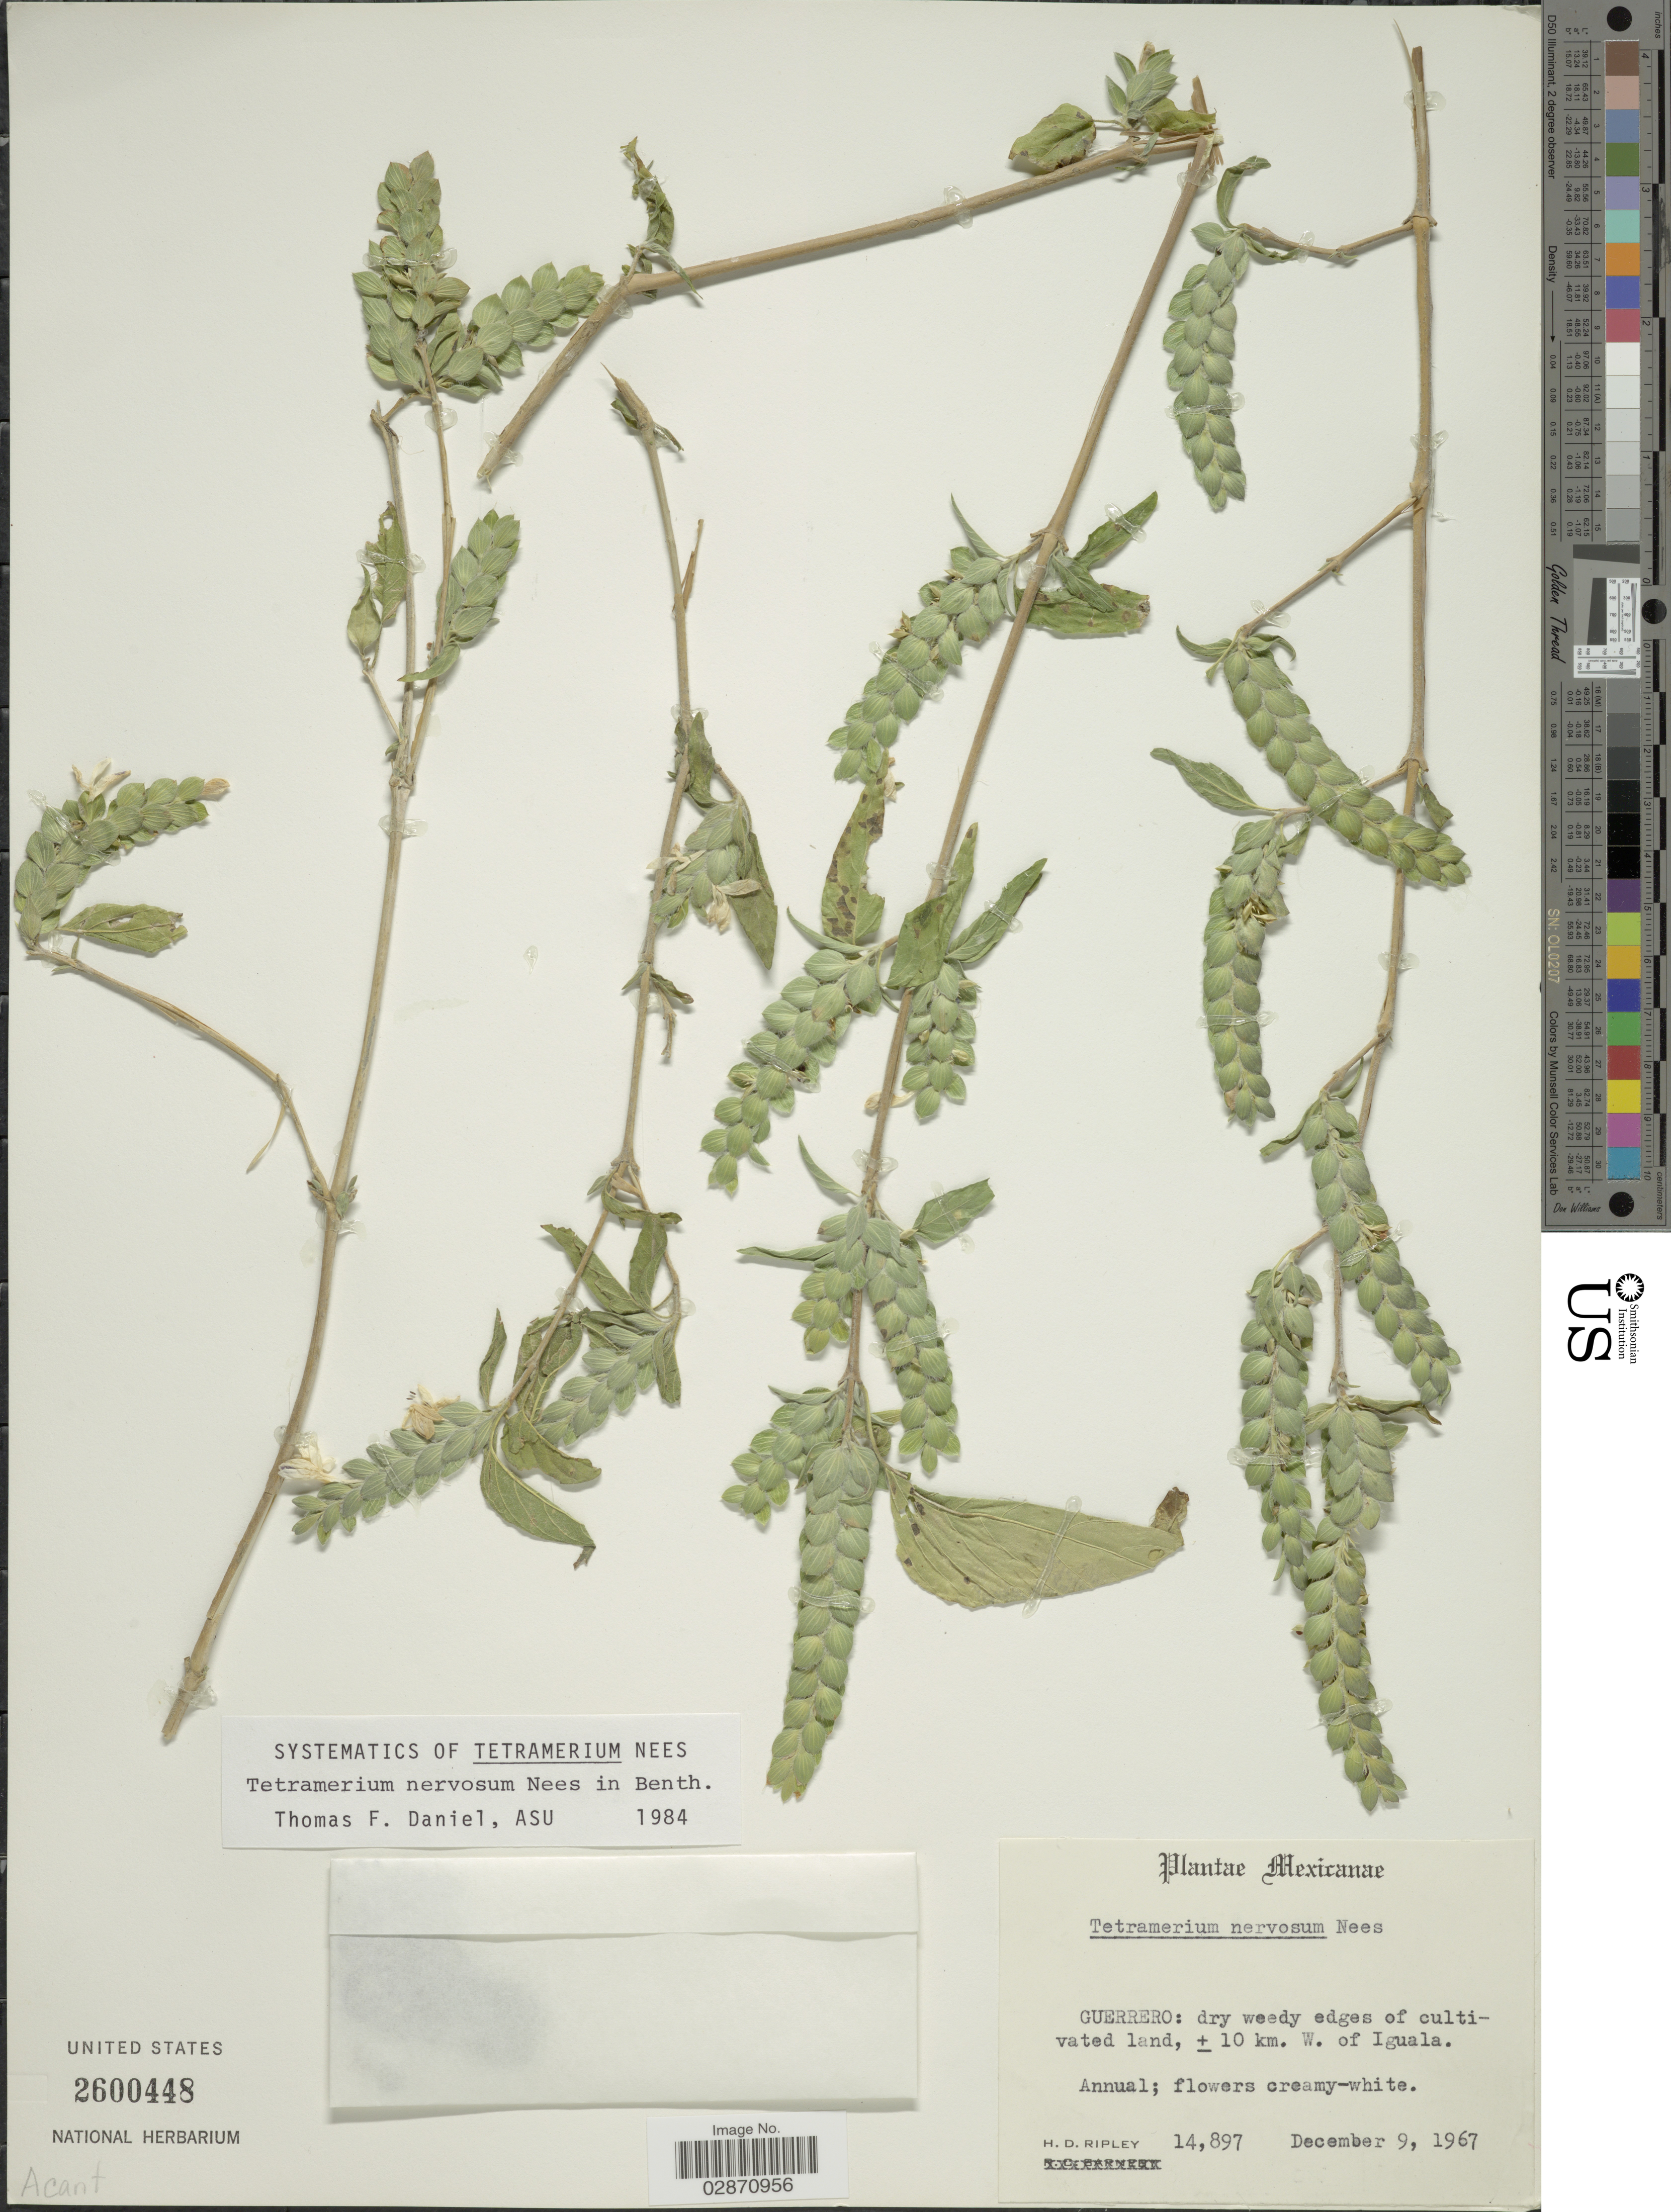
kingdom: Plantae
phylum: Tracheophyta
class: Magnoliopsida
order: Lamiales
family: Acanthaceae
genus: Tetramerium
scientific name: Tetramerium nervosum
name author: Nees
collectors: H. Ripley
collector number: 14897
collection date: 1967-12-09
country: Mexico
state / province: Guerrero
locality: ± 10 km. W. of Iguala.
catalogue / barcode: US 2600448